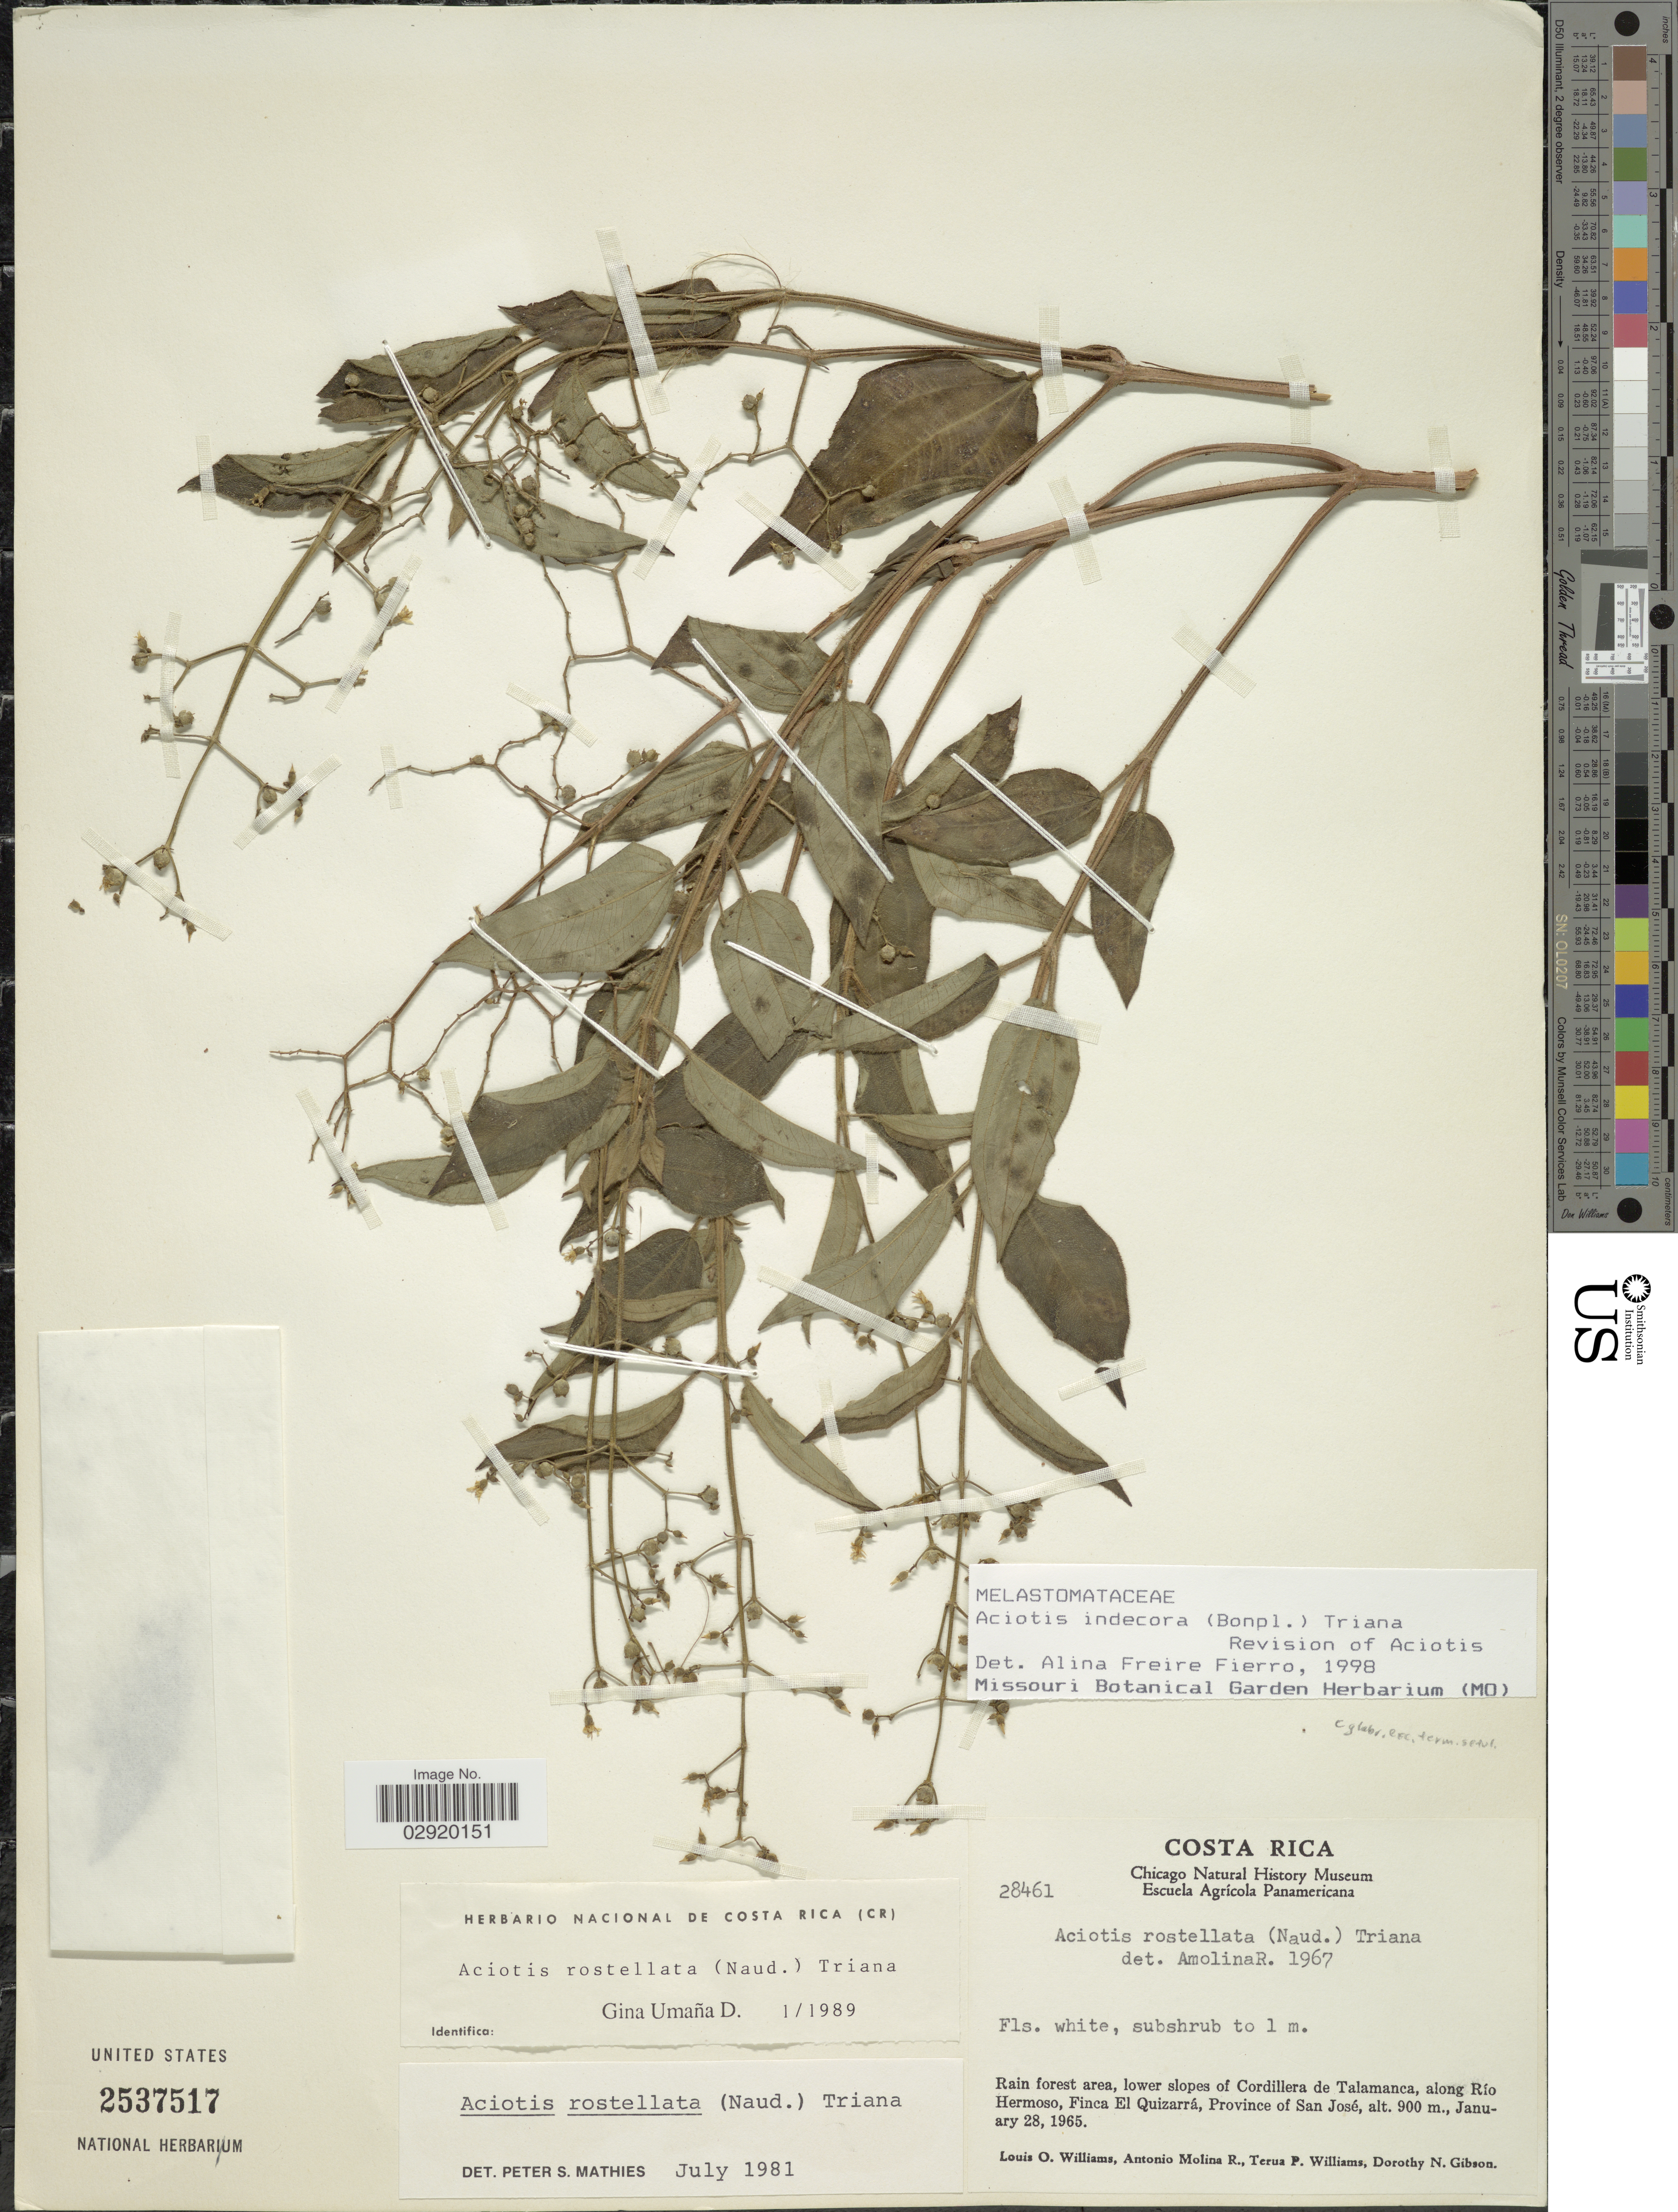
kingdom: Plantae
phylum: Tracheophyta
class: Magnoliopsida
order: Myrtales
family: Melastomataceae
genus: Aciotis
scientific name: Aciotis indecora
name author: (Bonpl.) Triana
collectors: L. O. Williams, A. Molina R., T. Williams & D. N. Gibson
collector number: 28461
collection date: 1965-01-28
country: Costa Rica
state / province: San José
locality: Rain forest area, lower slopes of Cordillera de Talamanca, along Río Hermoso, Finca El Quizarrá.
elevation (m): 900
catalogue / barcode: US 2537517